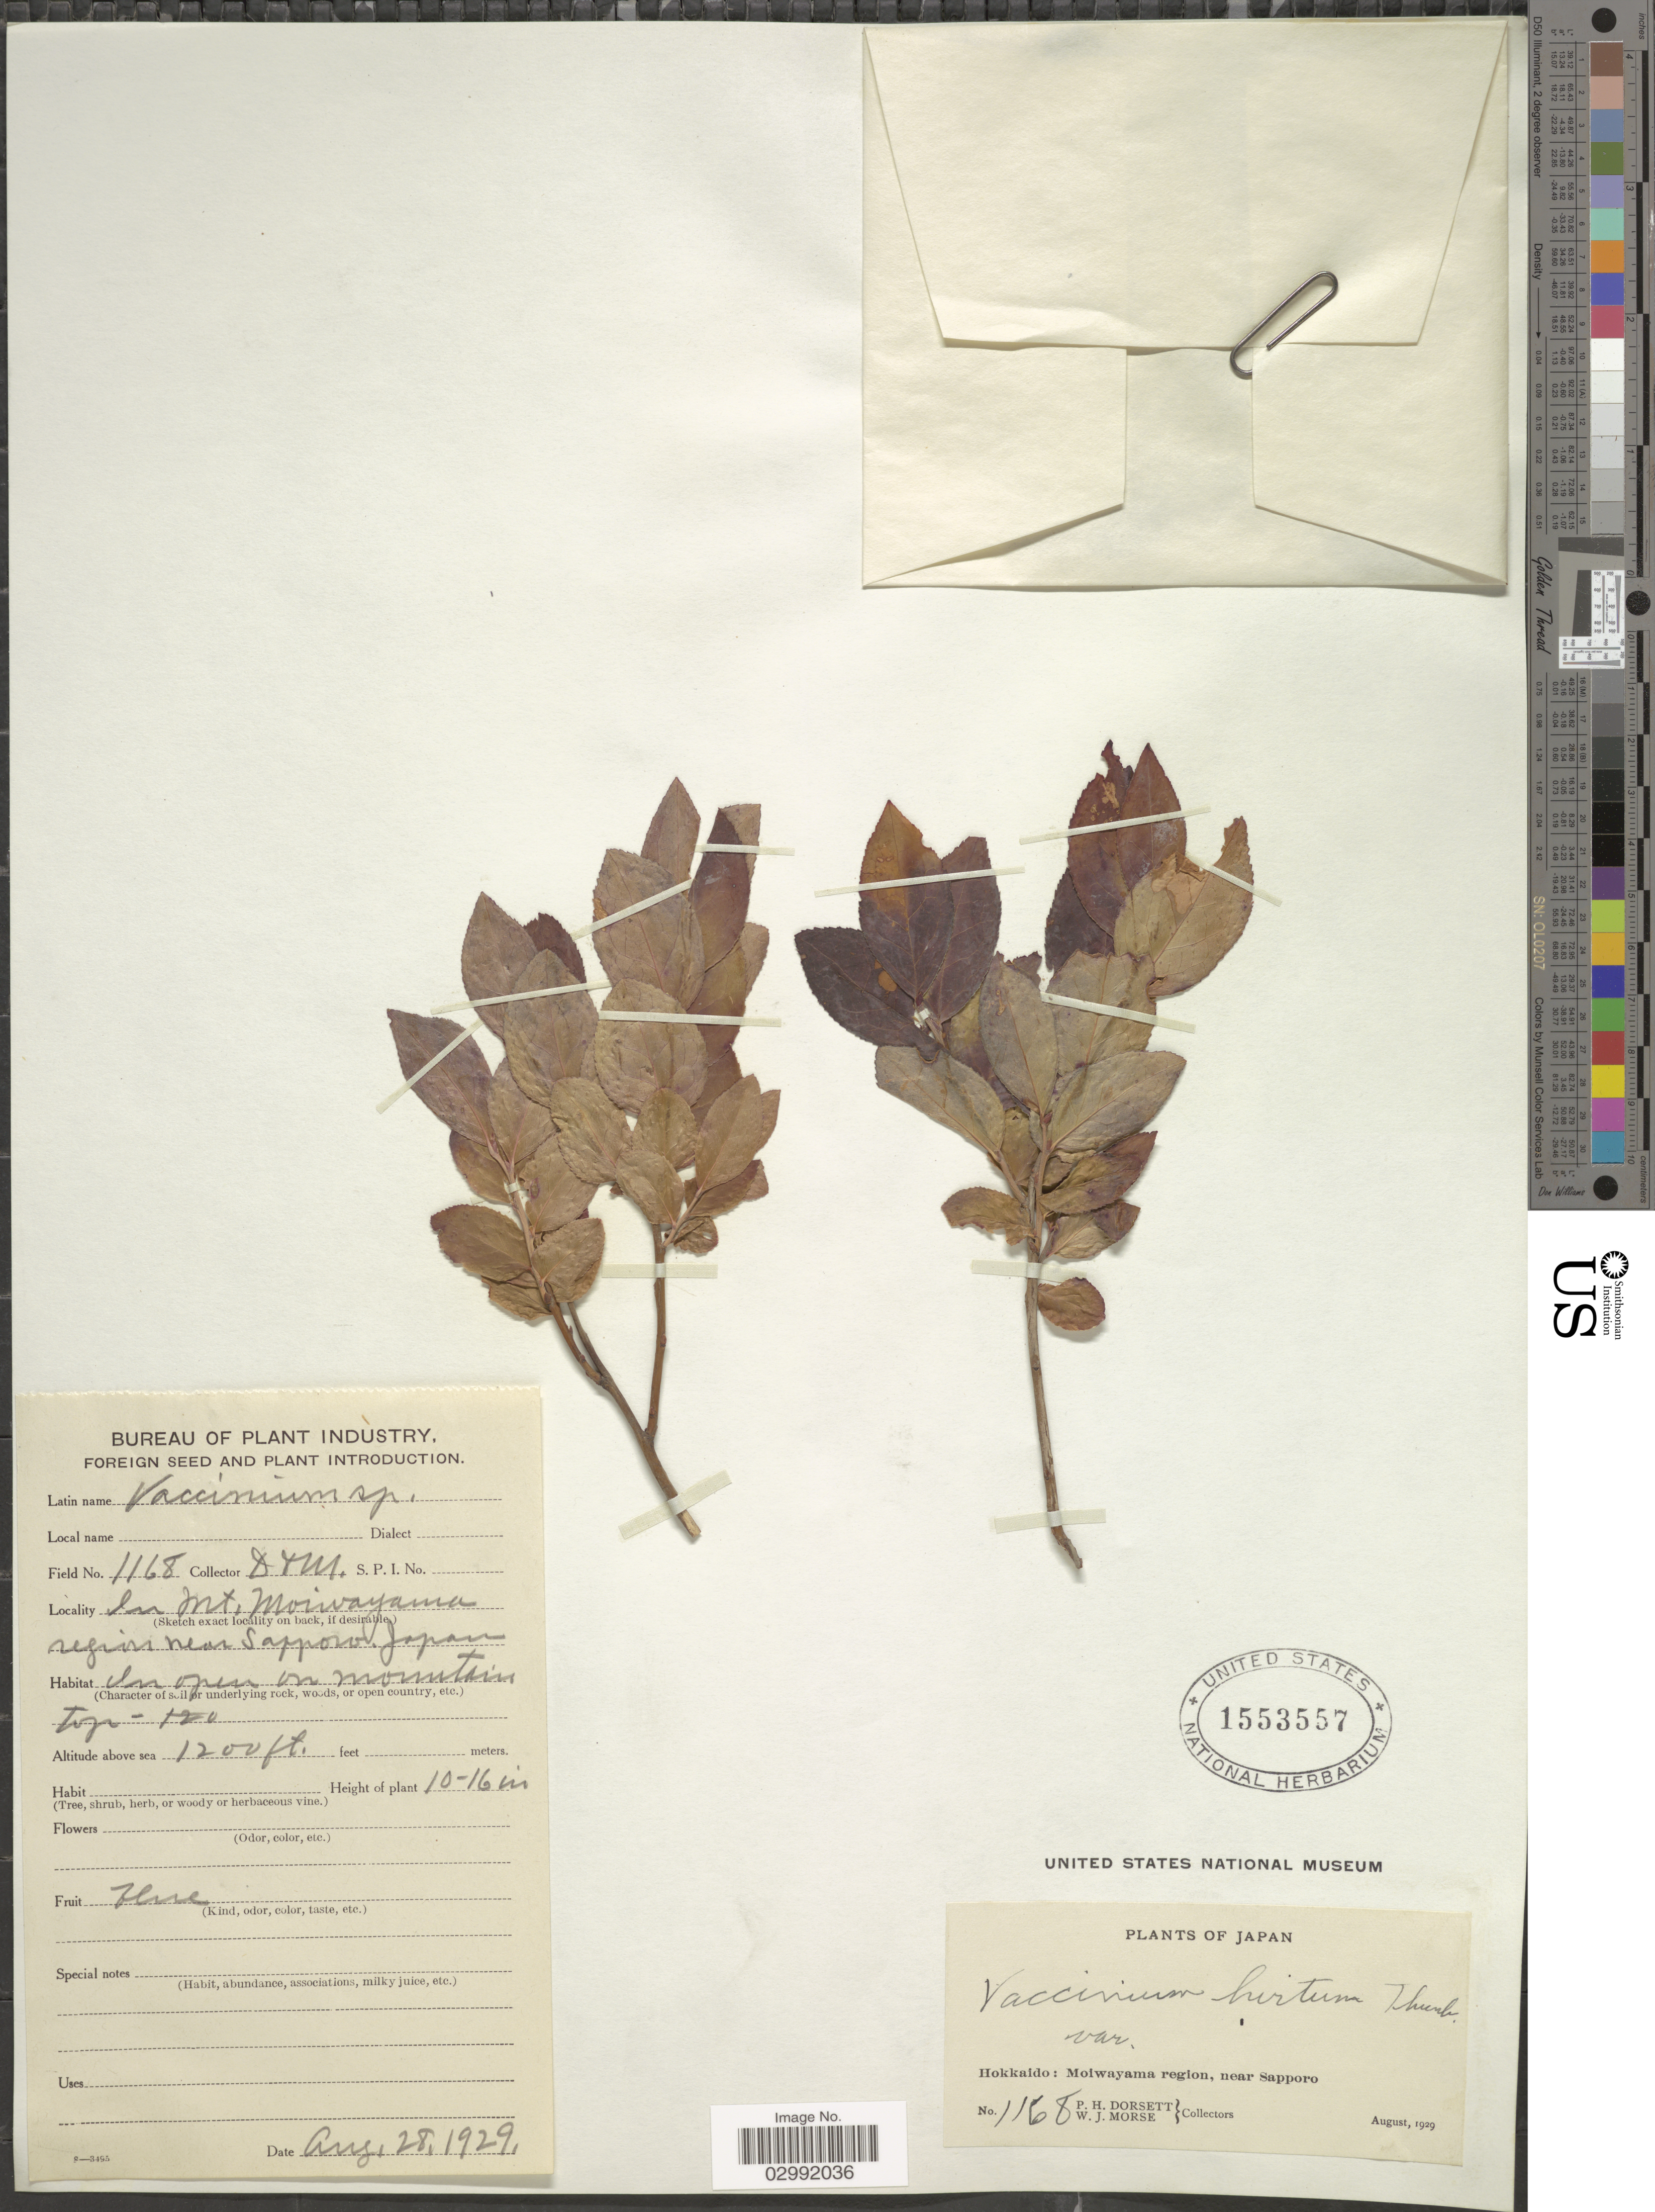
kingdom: Plantae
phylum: Tracheophyta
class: Magnoliopsida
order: Ericales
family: Ericaceae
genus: Vaccinium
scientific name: Vaccinium hirtum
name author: Thunb.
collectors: P. H. Dorsett & W. J. Morse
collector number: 1168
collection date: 1929-08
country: Japan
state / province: Hokkaidō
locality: Moiwayama region, near Sapporo.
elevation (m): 366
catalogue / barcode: US 1553557